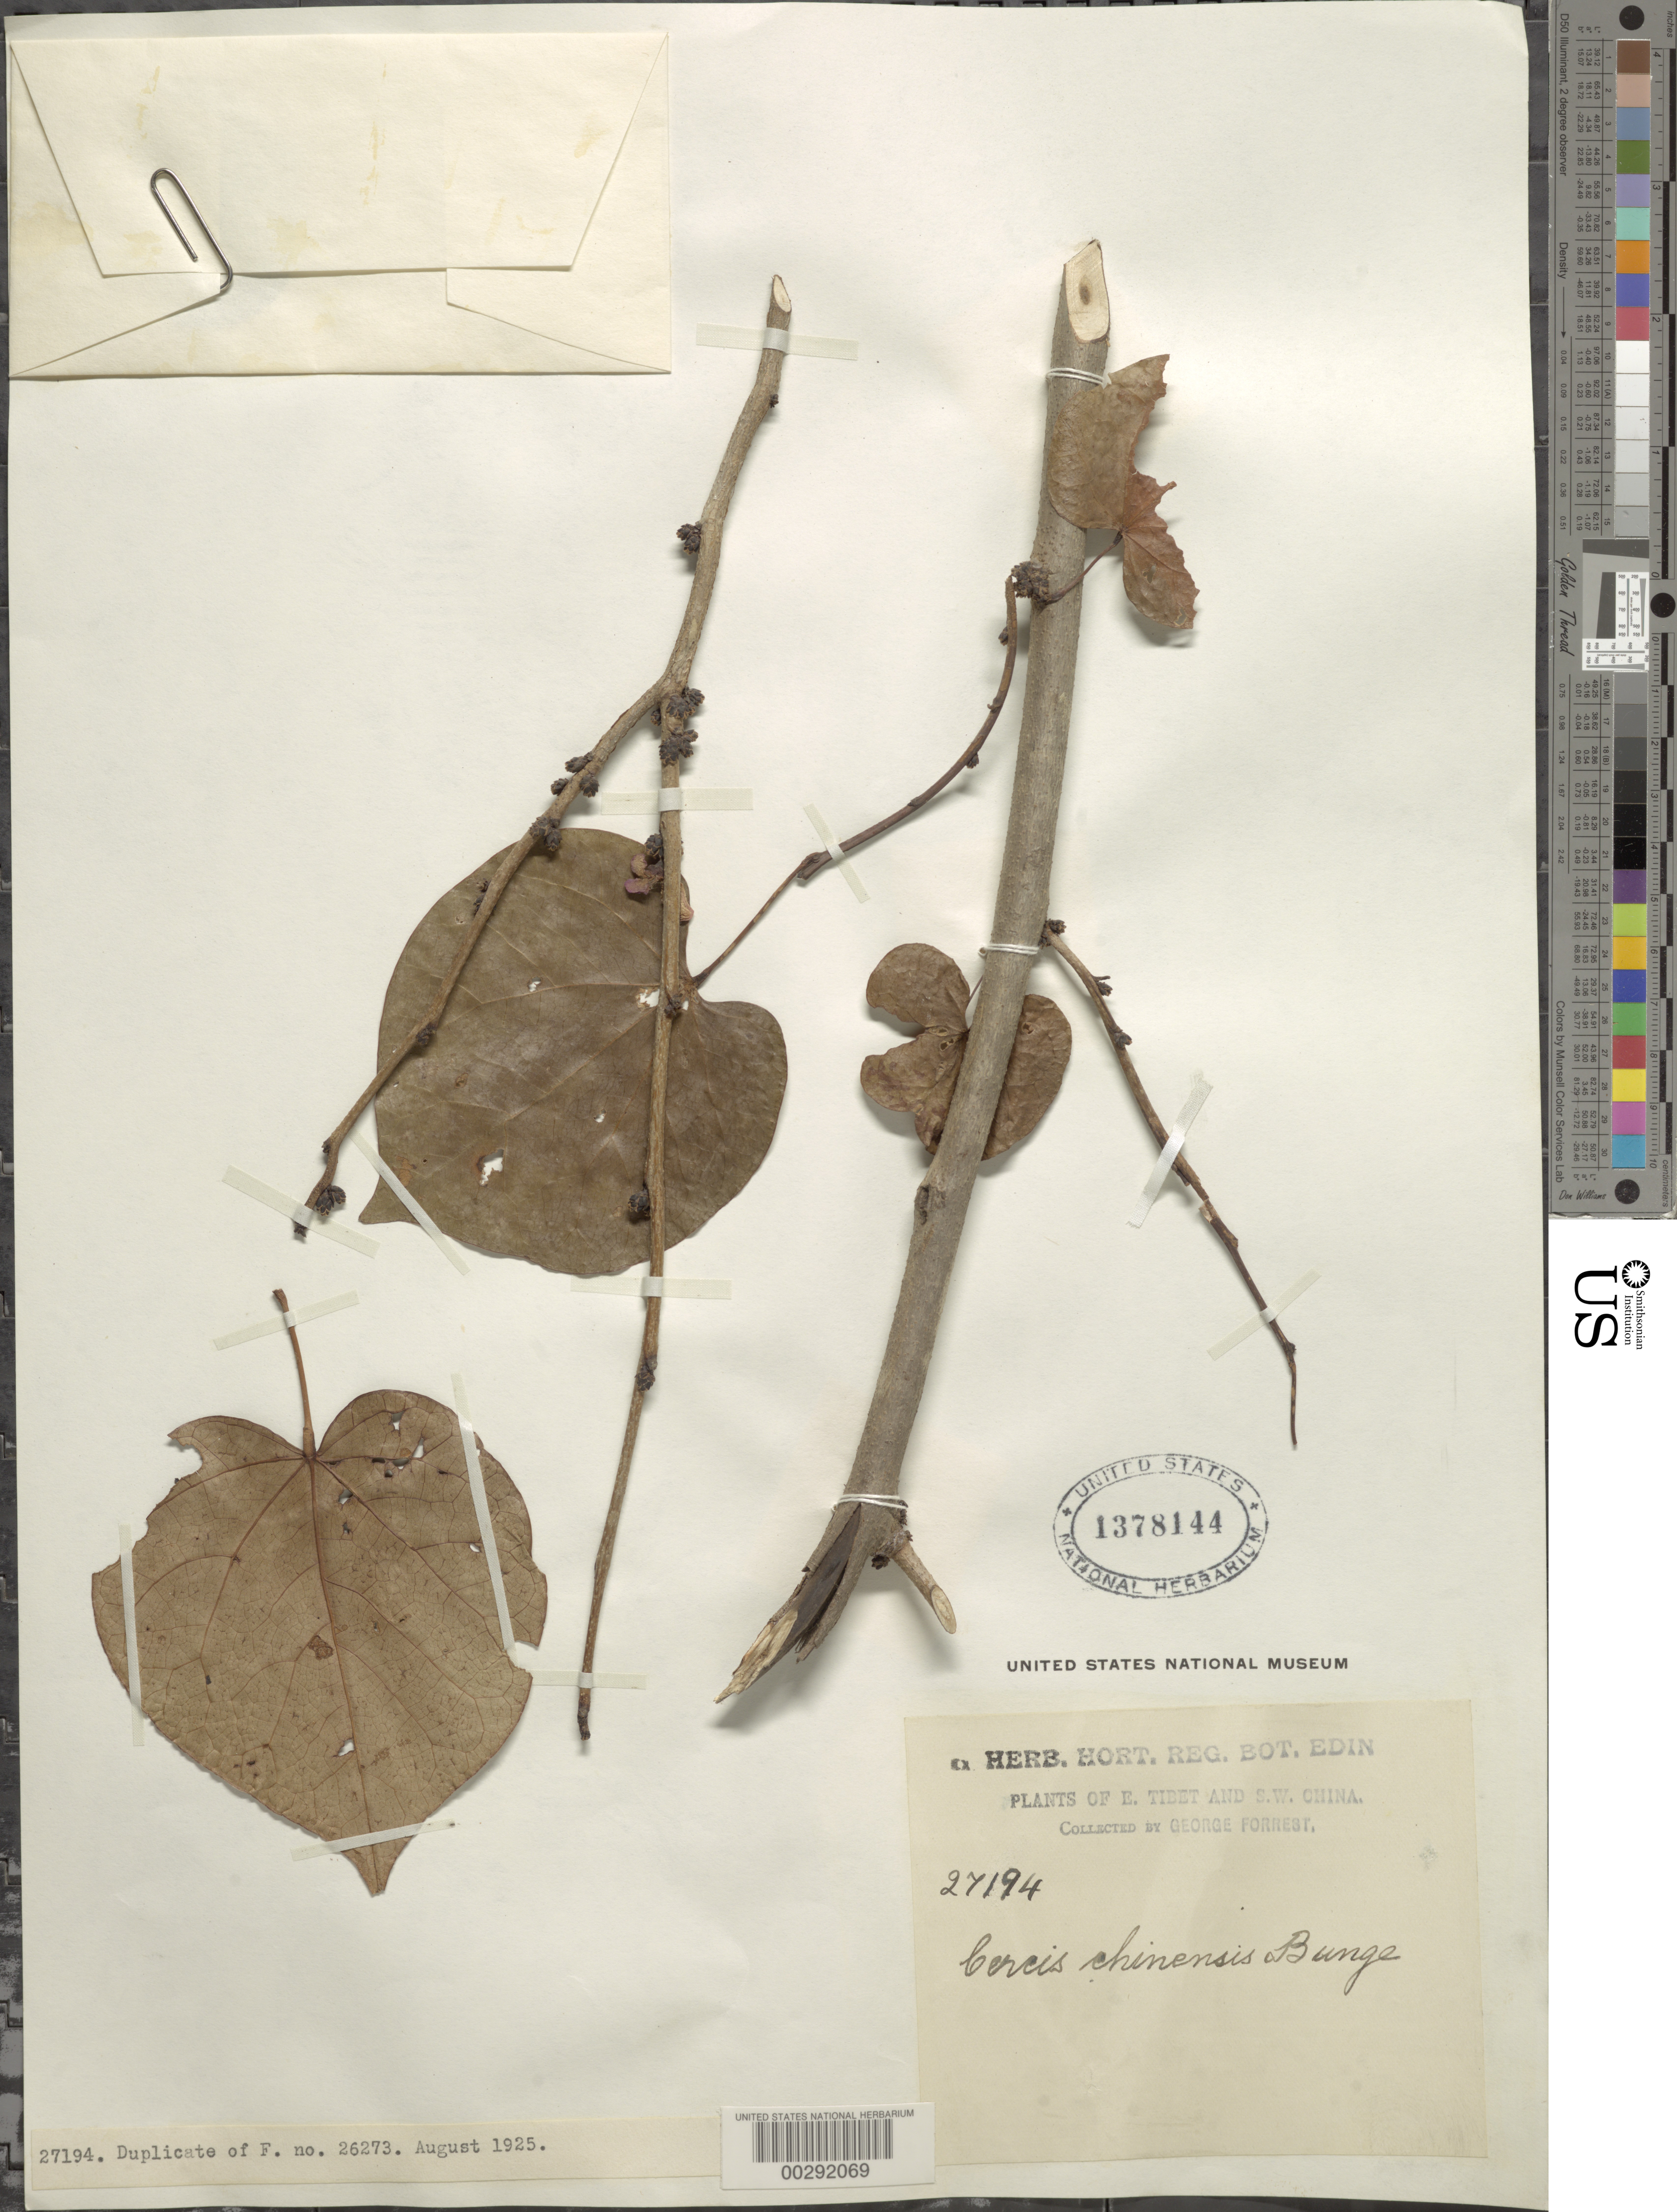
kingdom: Plantae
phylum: Tracheophyta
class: Magnoliopsida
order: Fabales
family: Fabaceae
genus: Cercis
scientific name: Cercis chinensis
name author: Bunge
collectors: G. Forrest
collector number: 26274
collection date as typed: Aug 1925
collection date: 1925-08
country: China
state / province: Yunnan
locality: On shweli-salwin divide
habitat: Amongst scrub and on margins of thickets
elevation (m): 2438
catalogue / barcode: US 1378144